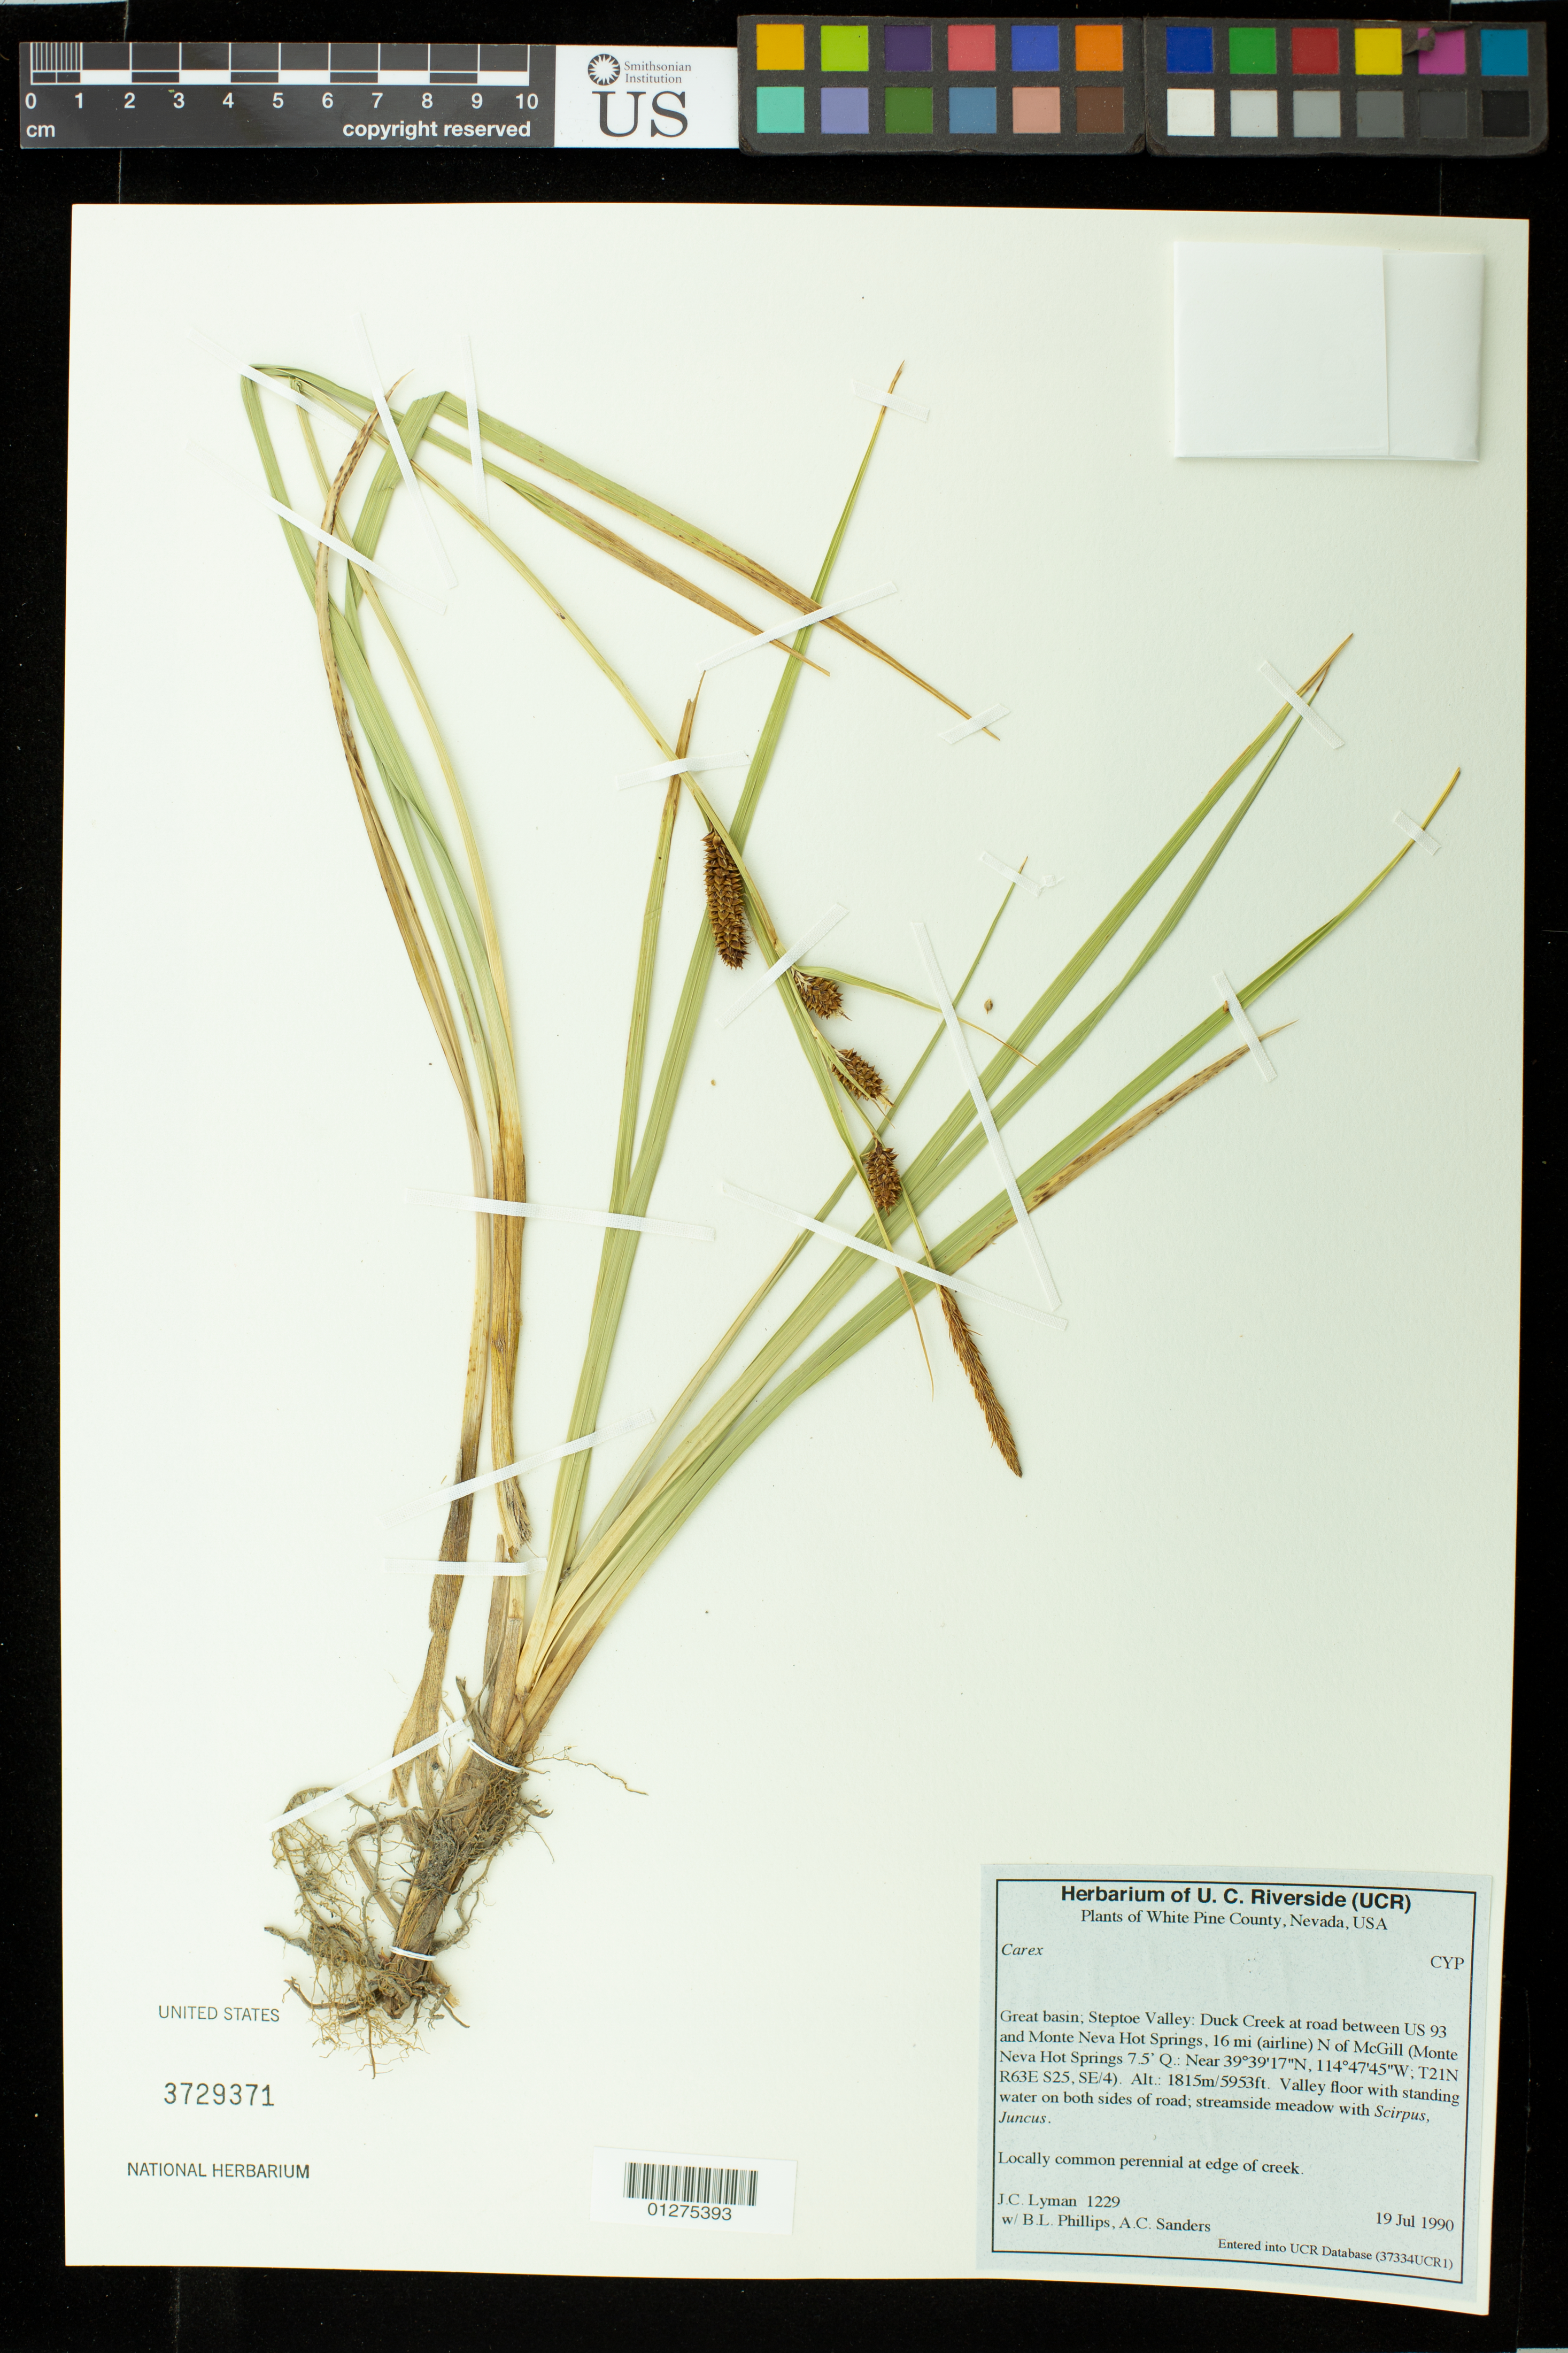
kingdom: Plantae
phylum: Tracheophyta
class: Liliopsida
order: Poales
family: Cyperaceae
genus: Carex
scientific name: Carex nebrascensis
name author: Dewey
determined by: Zika, P. F., (WTU)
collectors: J. Lyman, B. L. Phillips & A. Sanders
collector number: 1229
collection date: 1990-07-19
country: United States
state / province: Nevada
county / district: White Pine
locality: Great basin; Steptoe Valley: Duck Creek at road beteen US 93 and Monte Neva Hot Springs, 16 mi (airline) N of McGill (monte Neva Monte Hot springs)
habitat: Valley floor with standing water on both sides of road; steamside meadow with Scirpus, Juncus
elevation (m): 1815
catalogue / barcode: US 3729371